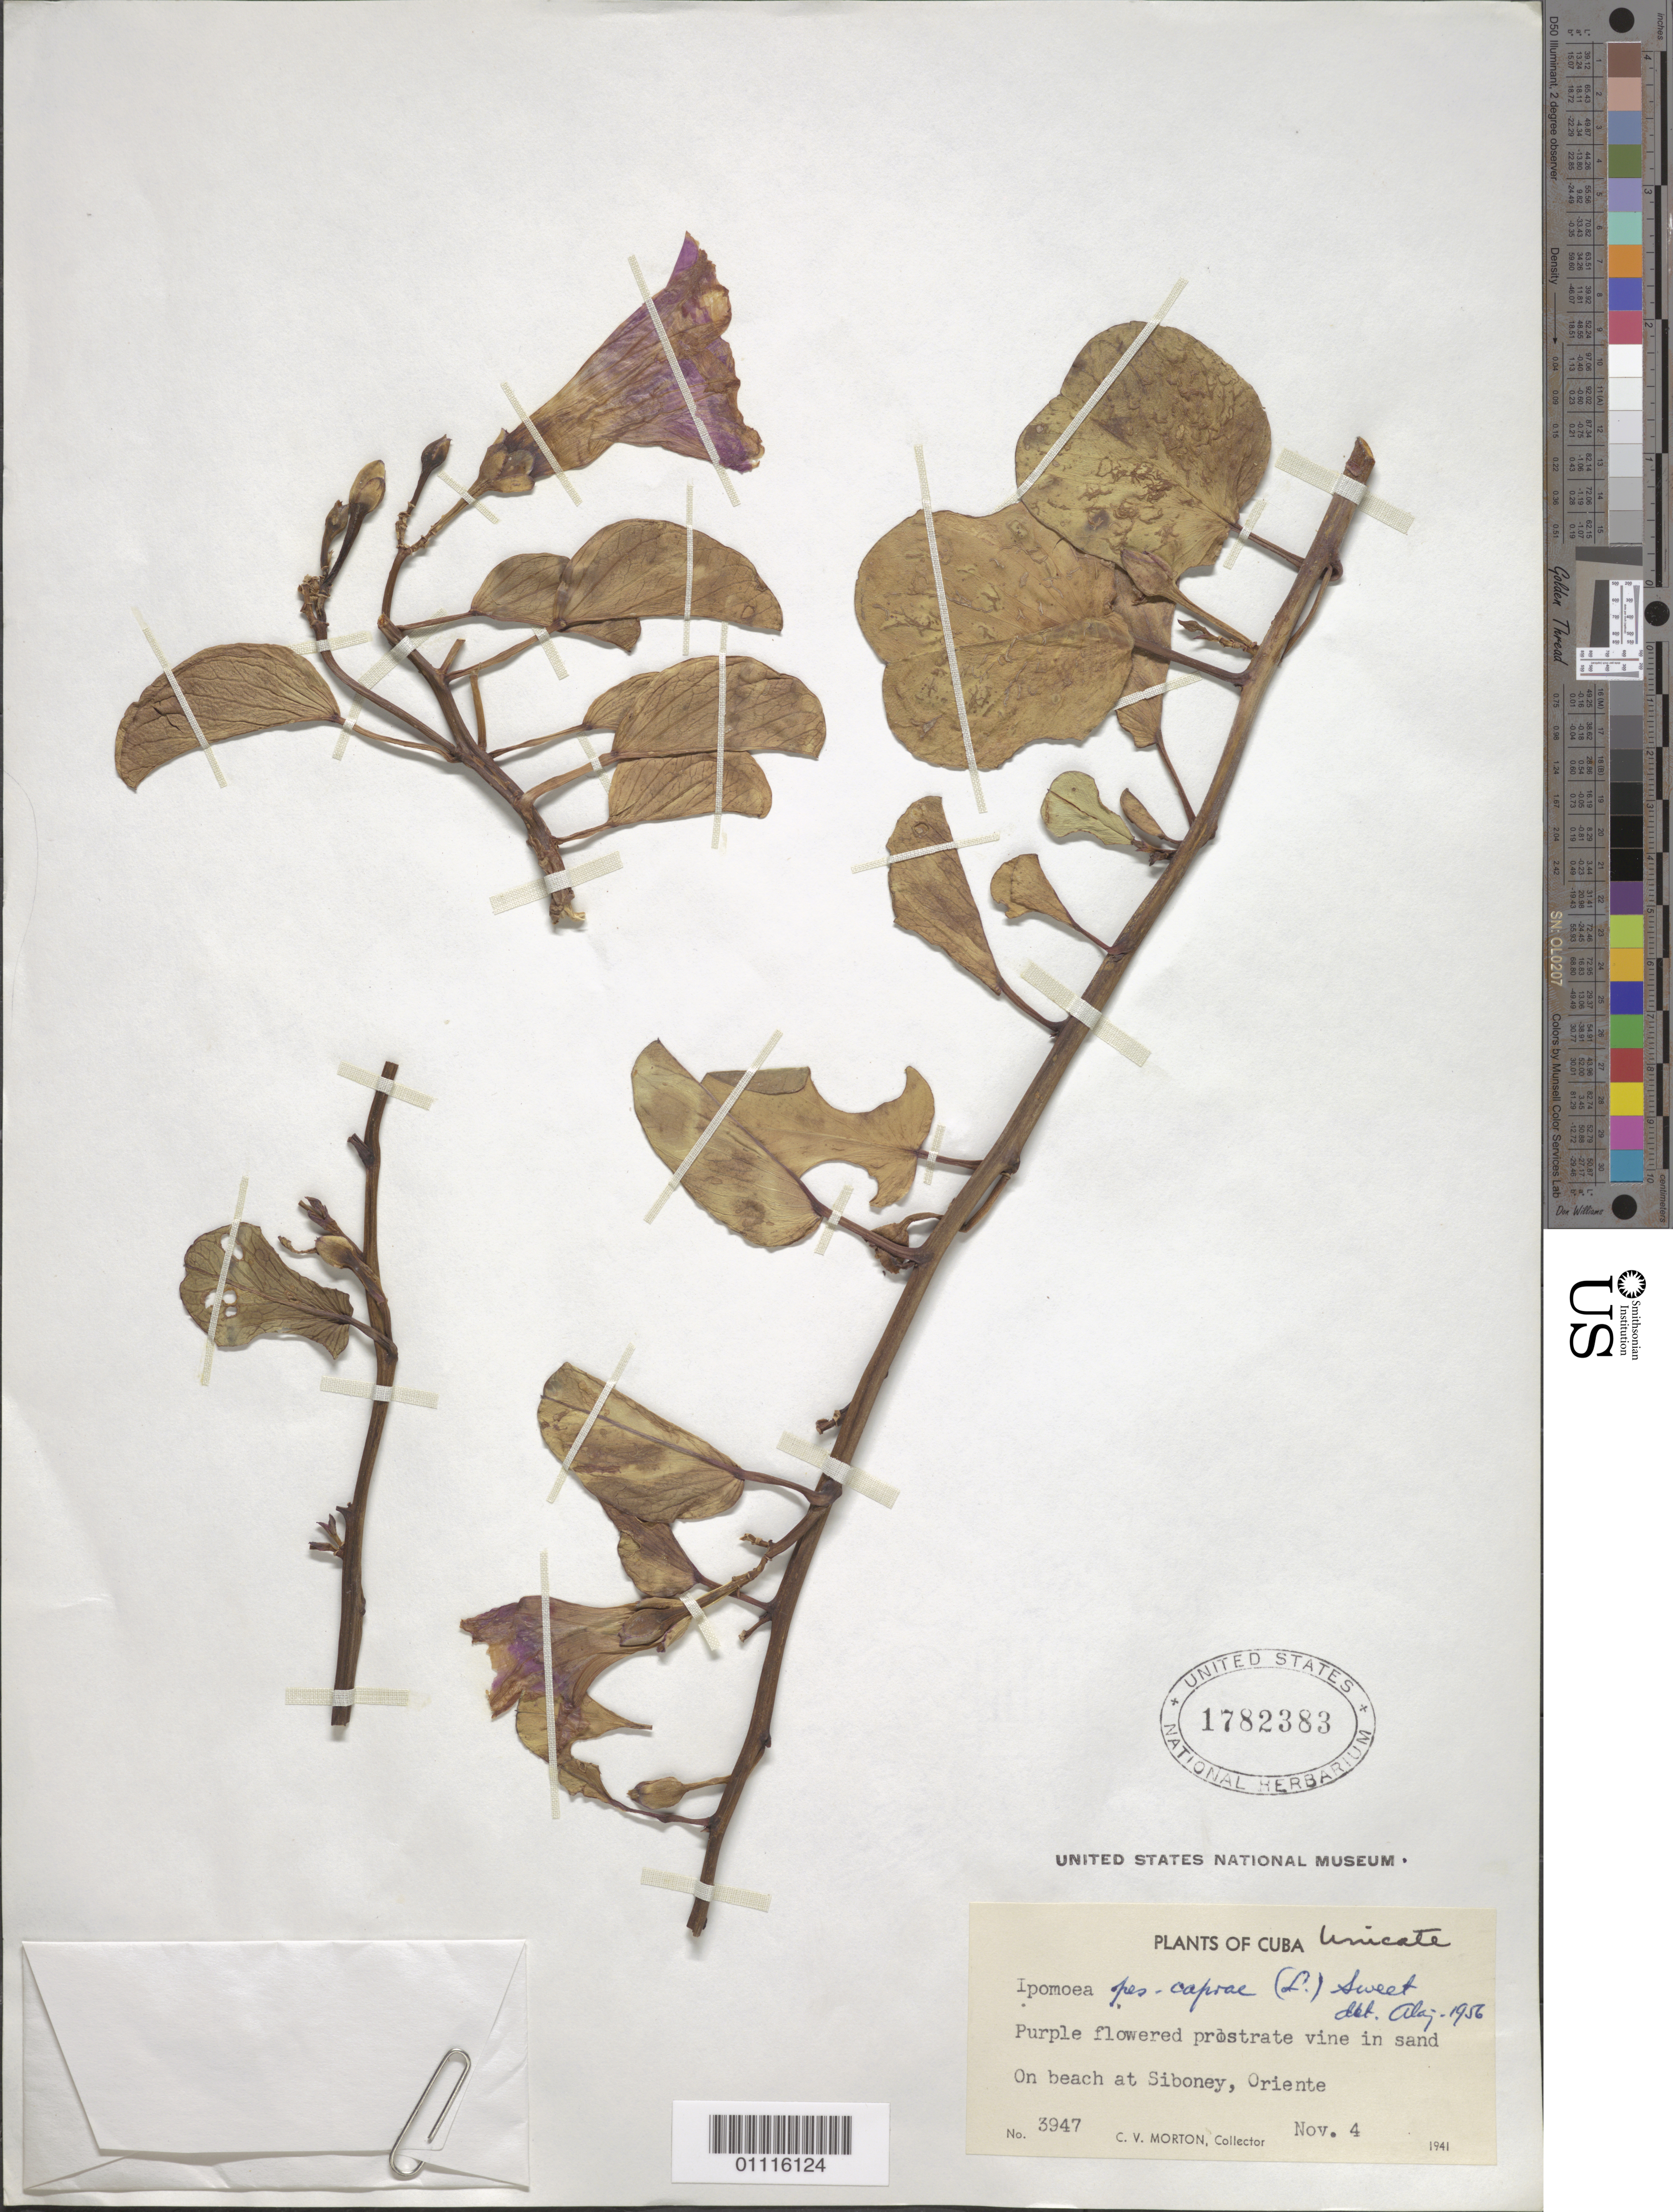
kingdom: Plantae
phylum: Tracheophyta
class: Magnoliopsida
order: Solanales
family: Convolvulaceae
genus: Ipomoea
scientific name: Ipomoea pes-caprae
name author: (L.) R. Br.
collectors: C. V. Morton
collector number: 3947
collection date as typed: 04 Nov 1941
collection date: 1941-11-04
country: Cuba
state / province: Santiago de Cuba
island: Cuba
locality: On beach at Siboney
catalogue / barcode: US 1782383